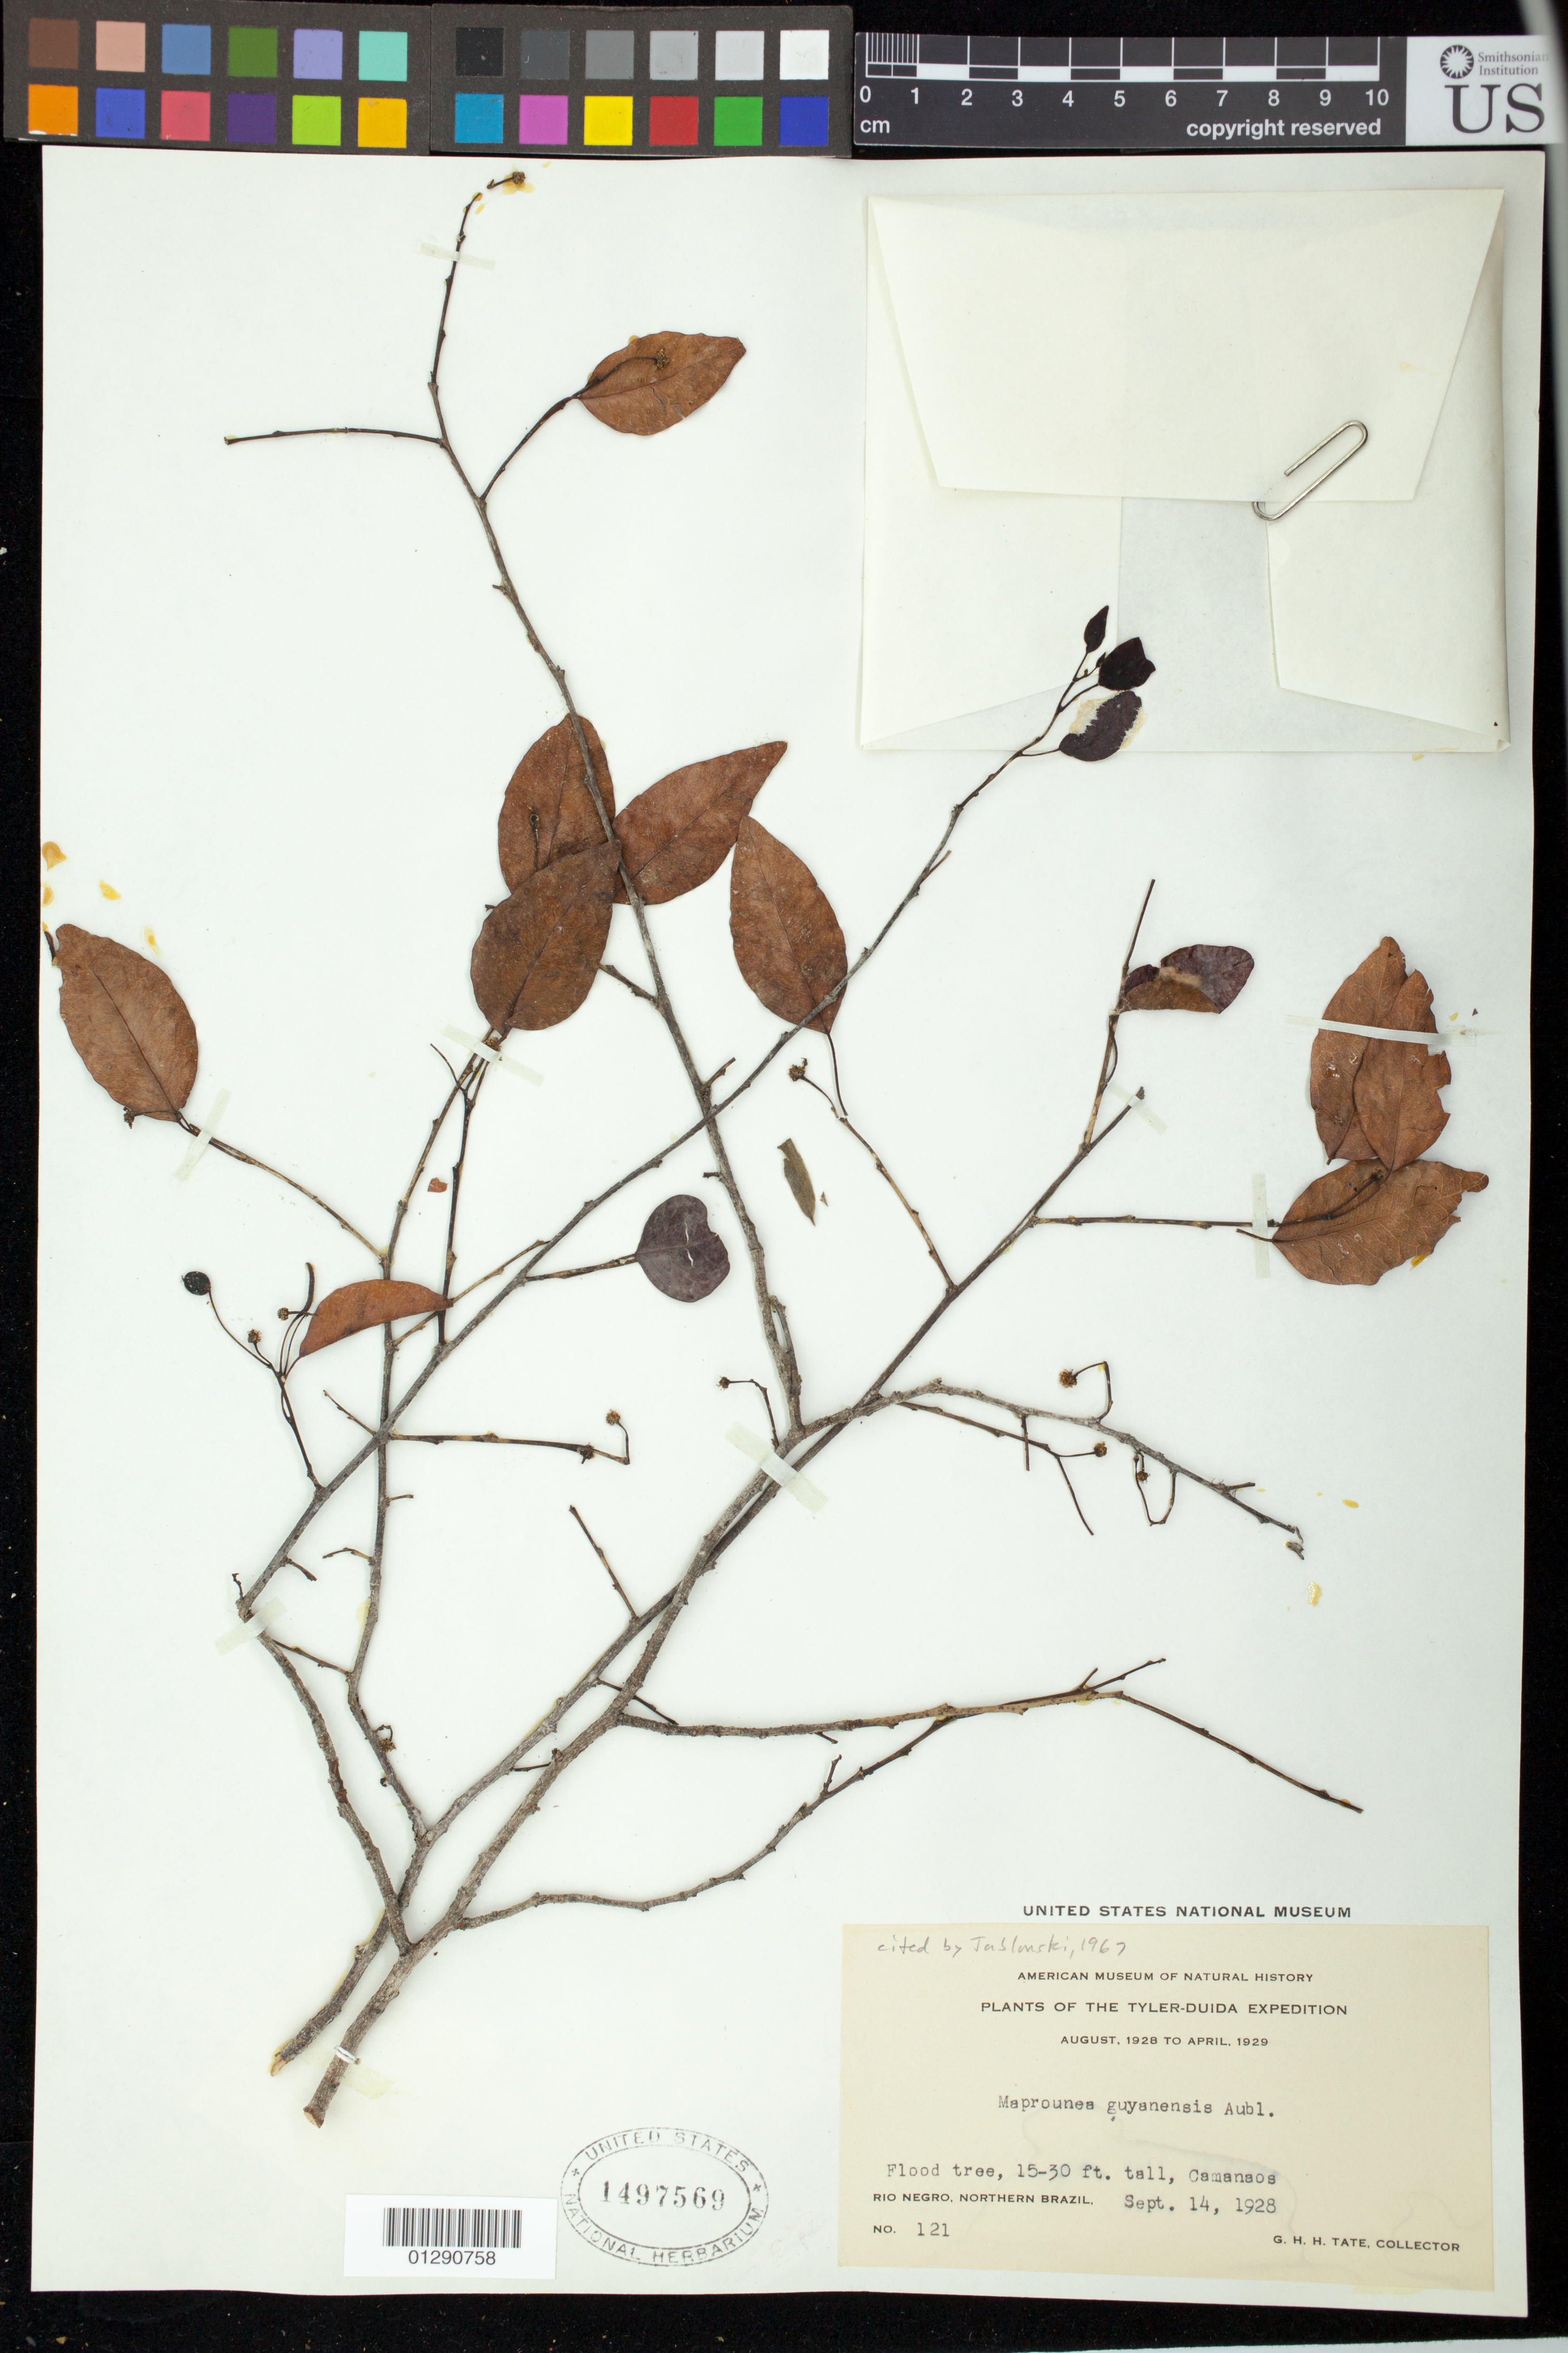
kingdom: Plantae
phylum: Tracheophyta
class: Magnoliopsida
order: Malpighiales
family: Euphorbiaceae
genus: Maprounea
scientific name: Maprounea guianensis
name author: Aubl.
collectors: G. H. H.Tate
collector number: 121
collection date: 1928-09-14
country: Brazil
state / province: Amazonas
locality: Camanaos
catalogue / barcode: US 1497569